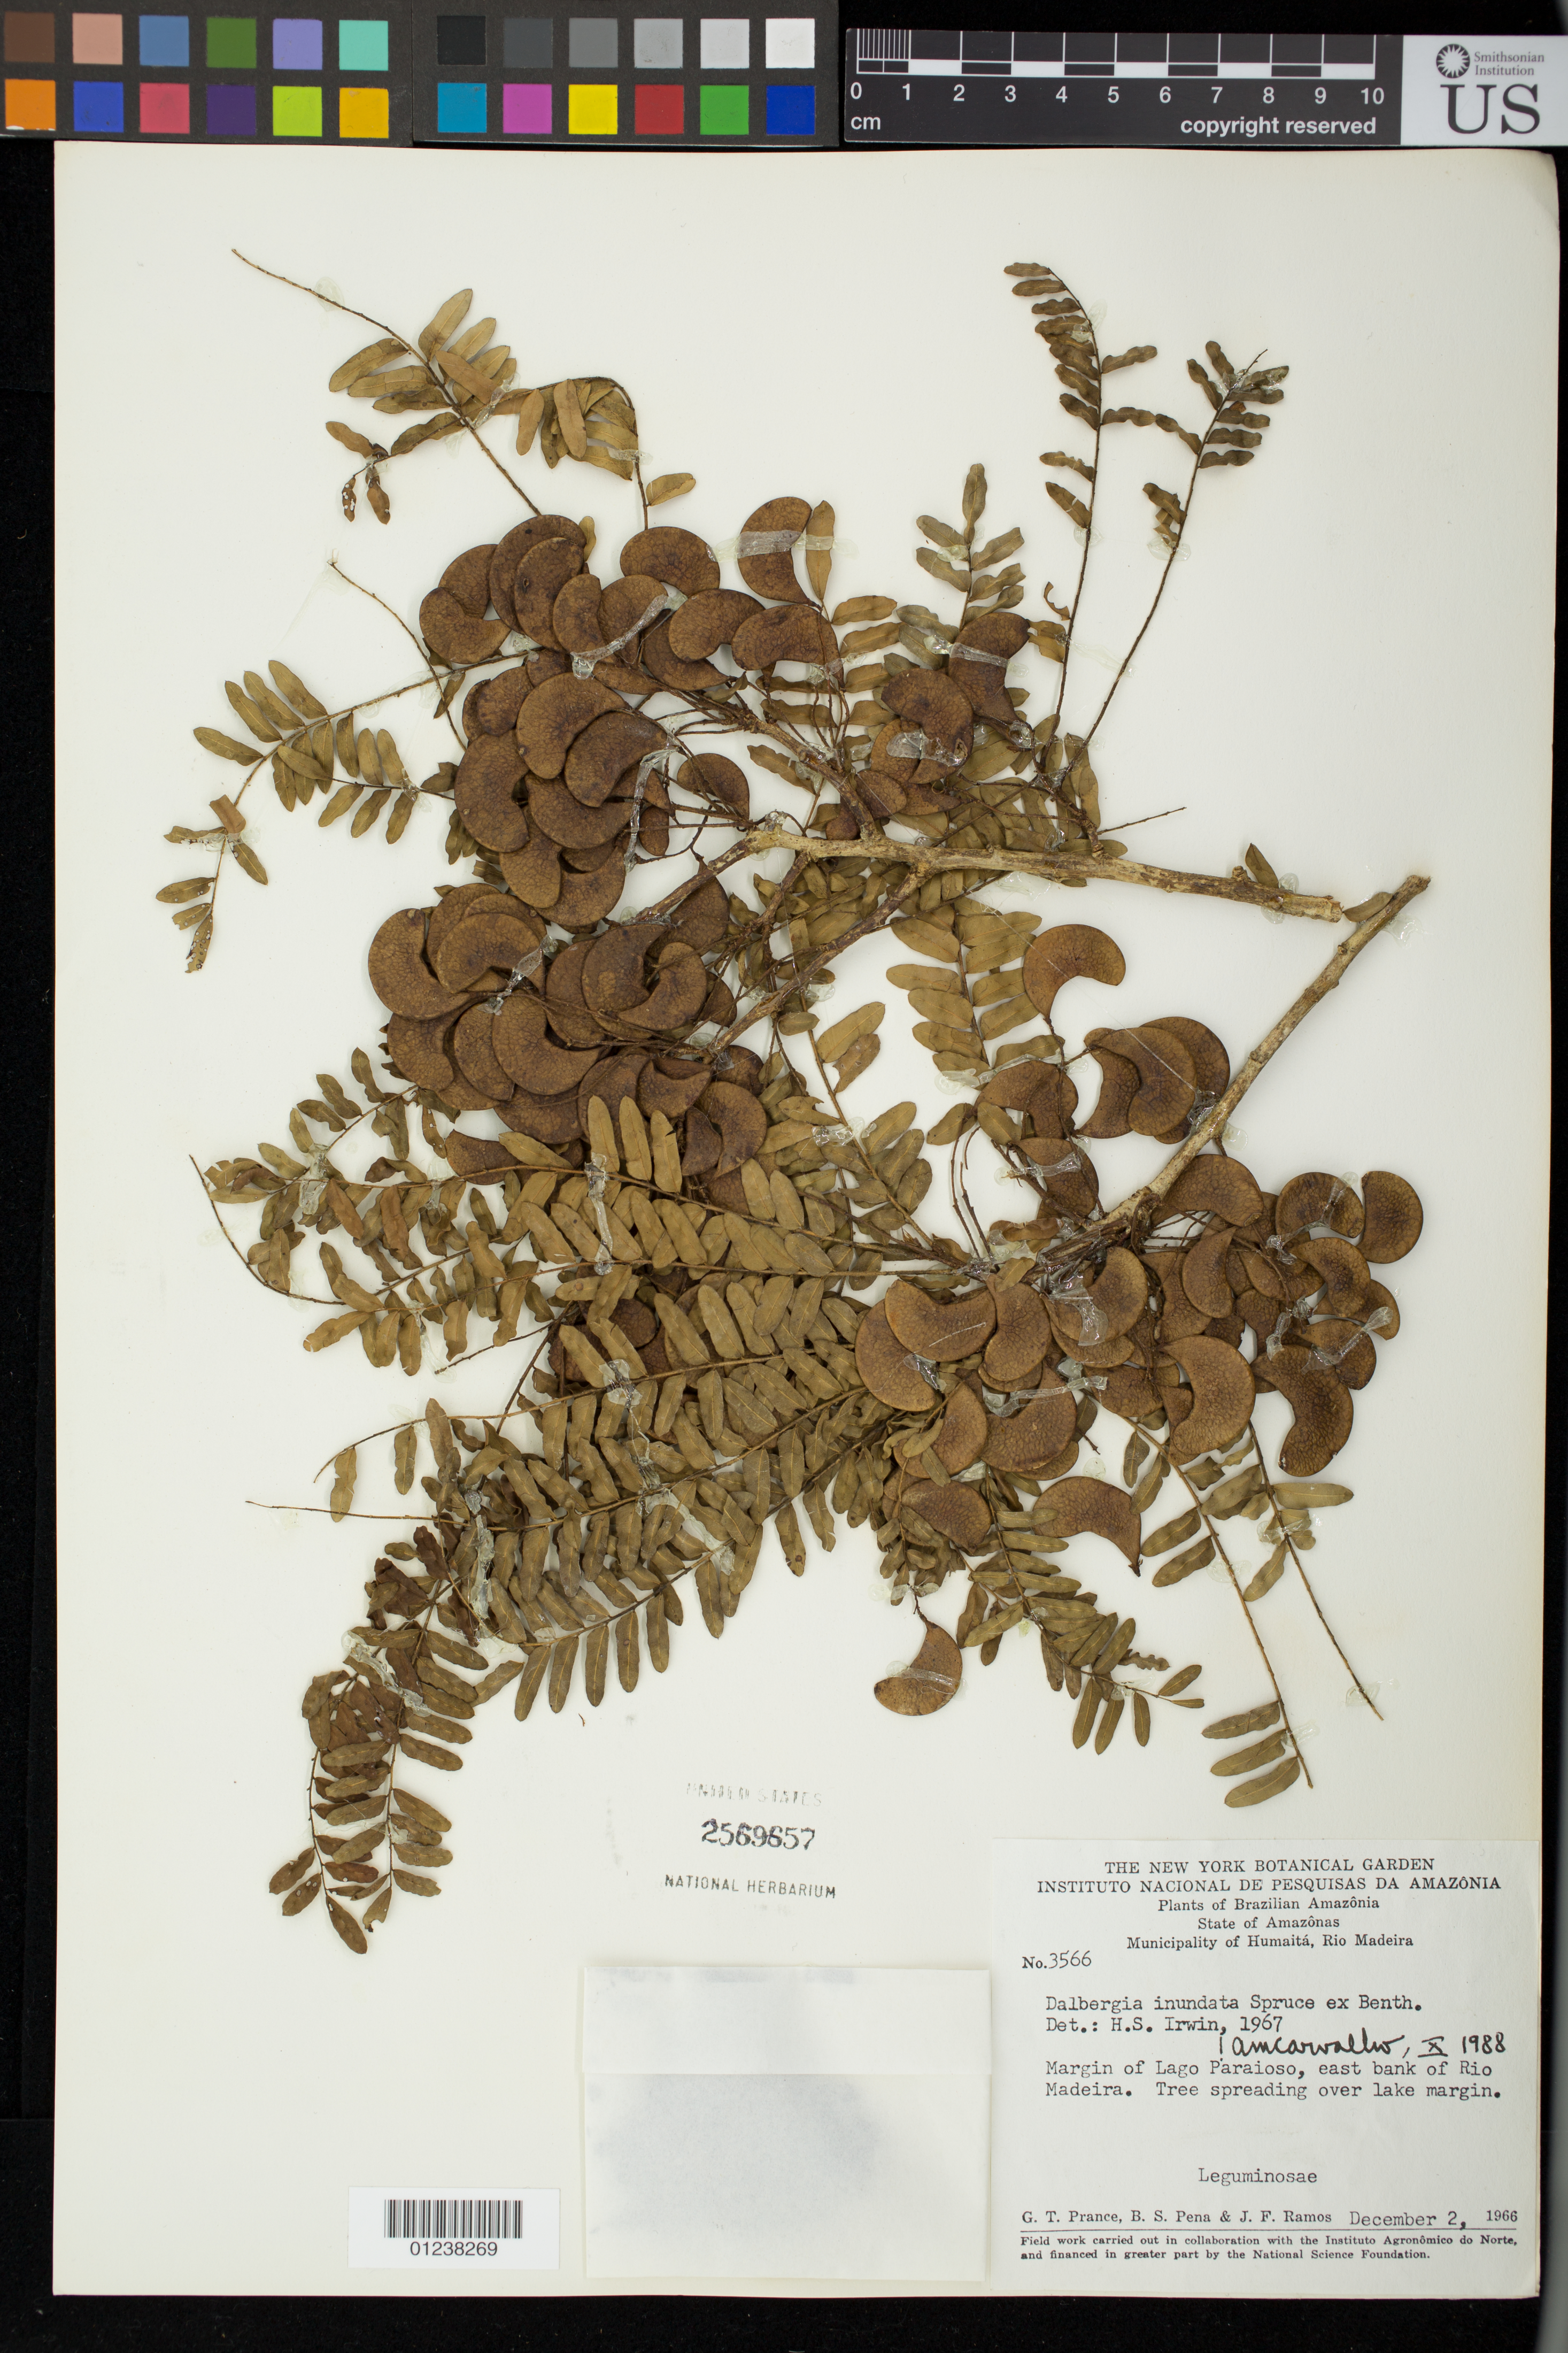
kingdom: Plantae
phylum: Tracheophyta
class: Magnoliopsida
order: Fabales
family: Fabaceae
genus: Dalbergia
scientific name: Dalbergia inundata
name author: Benth.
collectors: G. T. Prance, B. S. Pena & J. F. Ramos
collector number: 3566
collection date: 1966-12-02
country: Brazil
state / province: Amazonas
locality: Margin of Lago Paraioso, east bank of Rio Madeira. Tree spreading over lake margin. Municipality of Humaita, Rio Madeira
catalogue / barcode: US 2569657